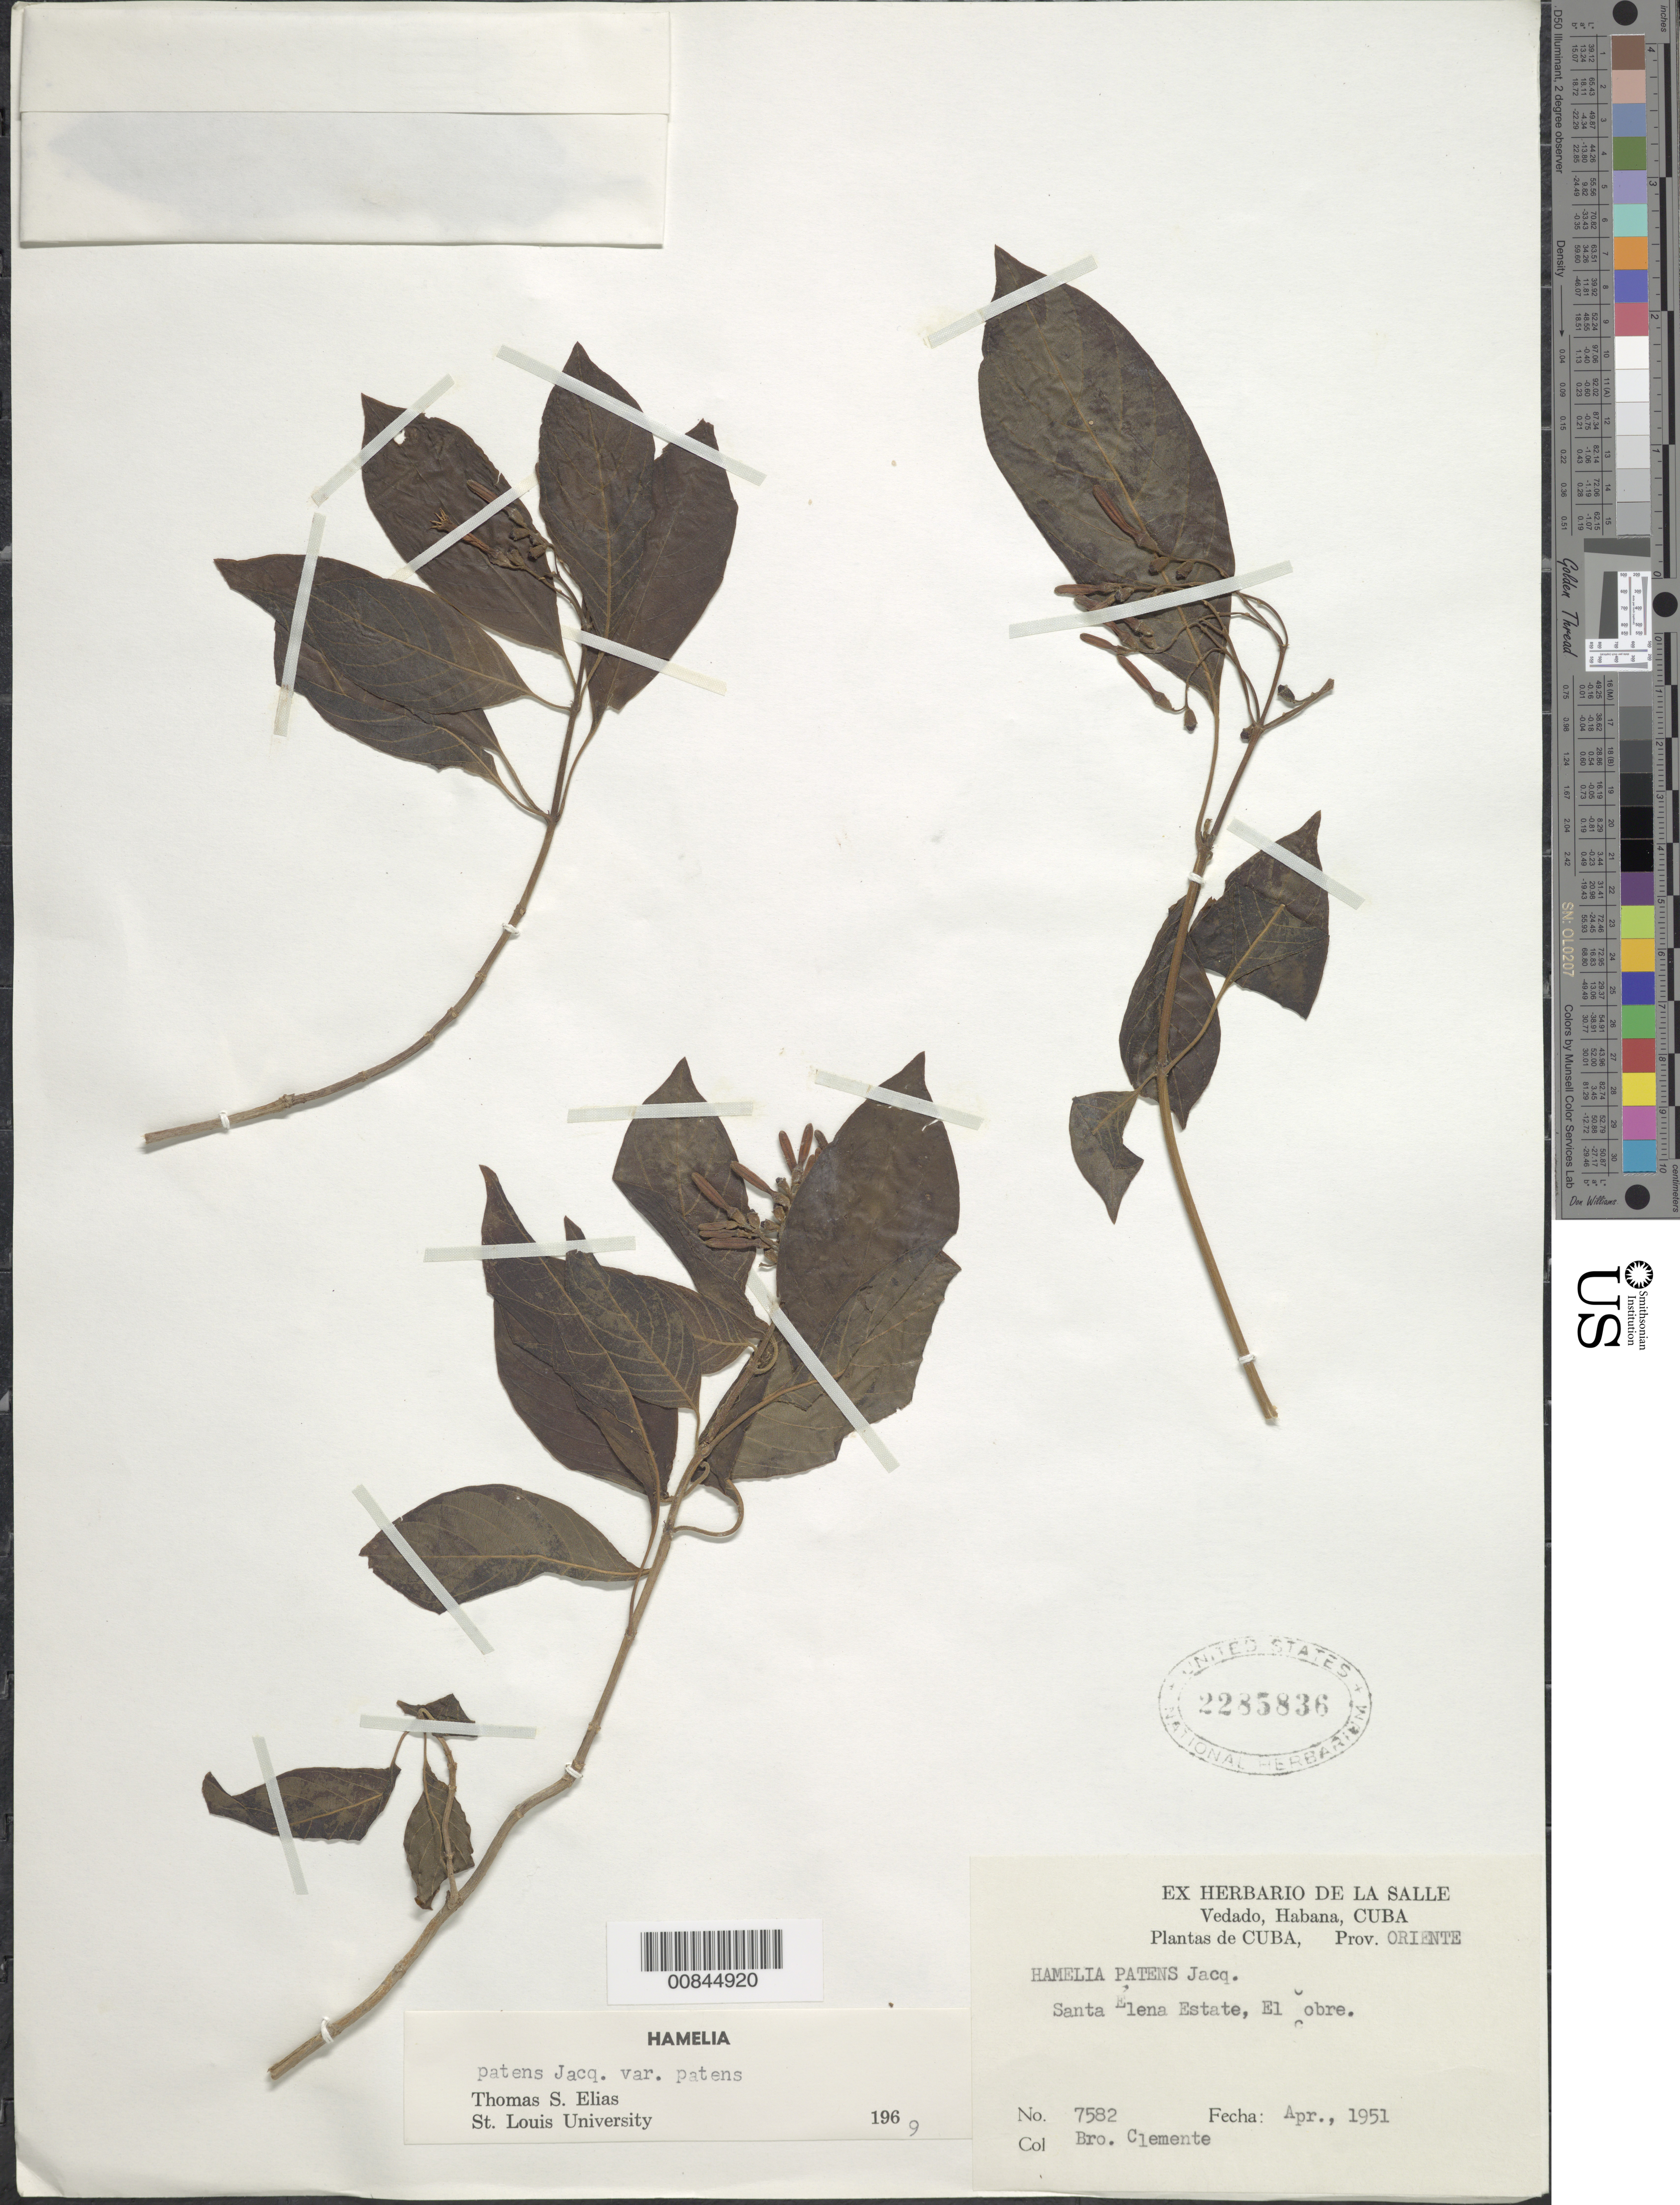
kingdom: Plantae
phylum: Tracheophyta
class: Magnoliopsida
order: Gentianales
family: Rubiaceae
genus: Hamelia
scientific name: Hamelia patens var. patens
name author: Jacq.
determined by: Elias, T. S.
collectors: Bro. Clemente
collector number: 7582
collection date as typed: Apr 1951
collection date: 1951-04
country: Cuba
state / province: Oriente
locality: Santa Elena Estate, El -obre (sp?)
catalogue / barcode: US 2285836